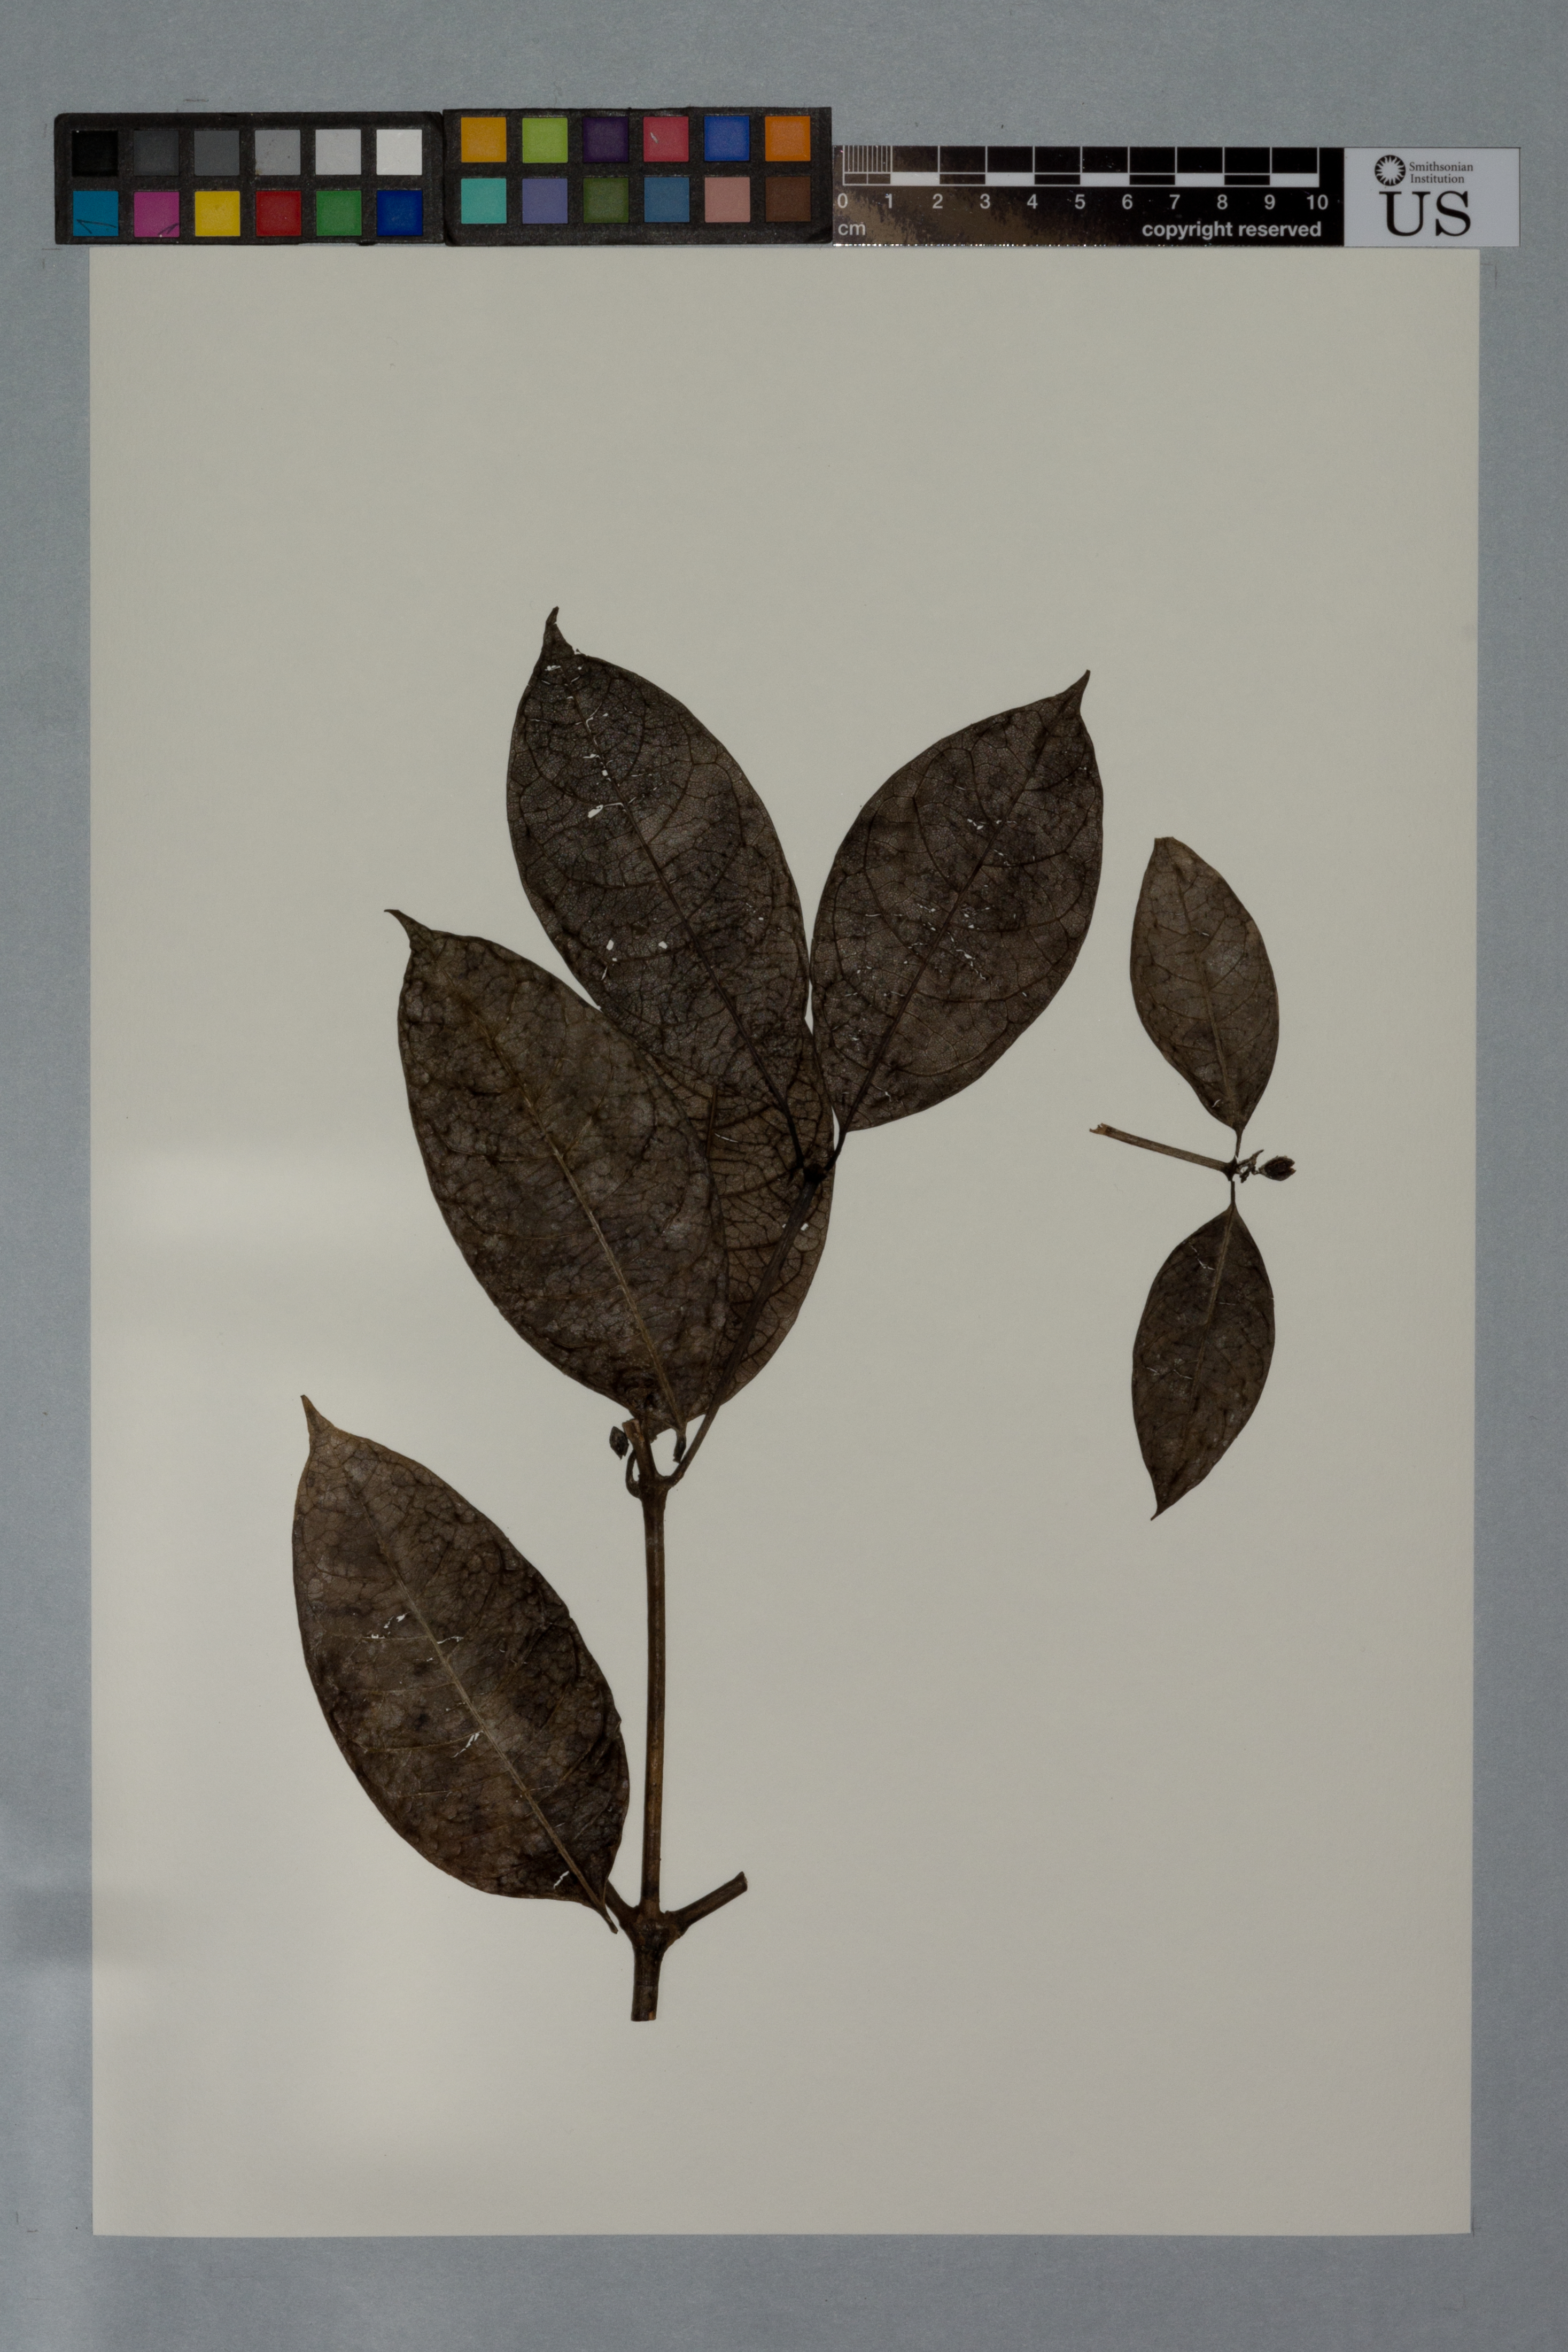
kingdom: Plantae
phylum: Tracheophyta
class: Magnoliopsida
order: Gentianales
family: Rubiaceae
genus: Psychotria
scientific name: Psychotria erecta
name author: (Aubl.) Standl. & Steyerm.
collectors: B. Maguire & R. S. Cowan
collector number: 39302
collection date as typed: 22-Jan-55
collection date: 1955-01-22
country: Guyana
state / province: Barima-Waini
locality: Barima R., Matthews Ridge, on Ridge Trail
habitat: Heavily forested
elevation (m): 168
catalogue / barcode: US 2169010